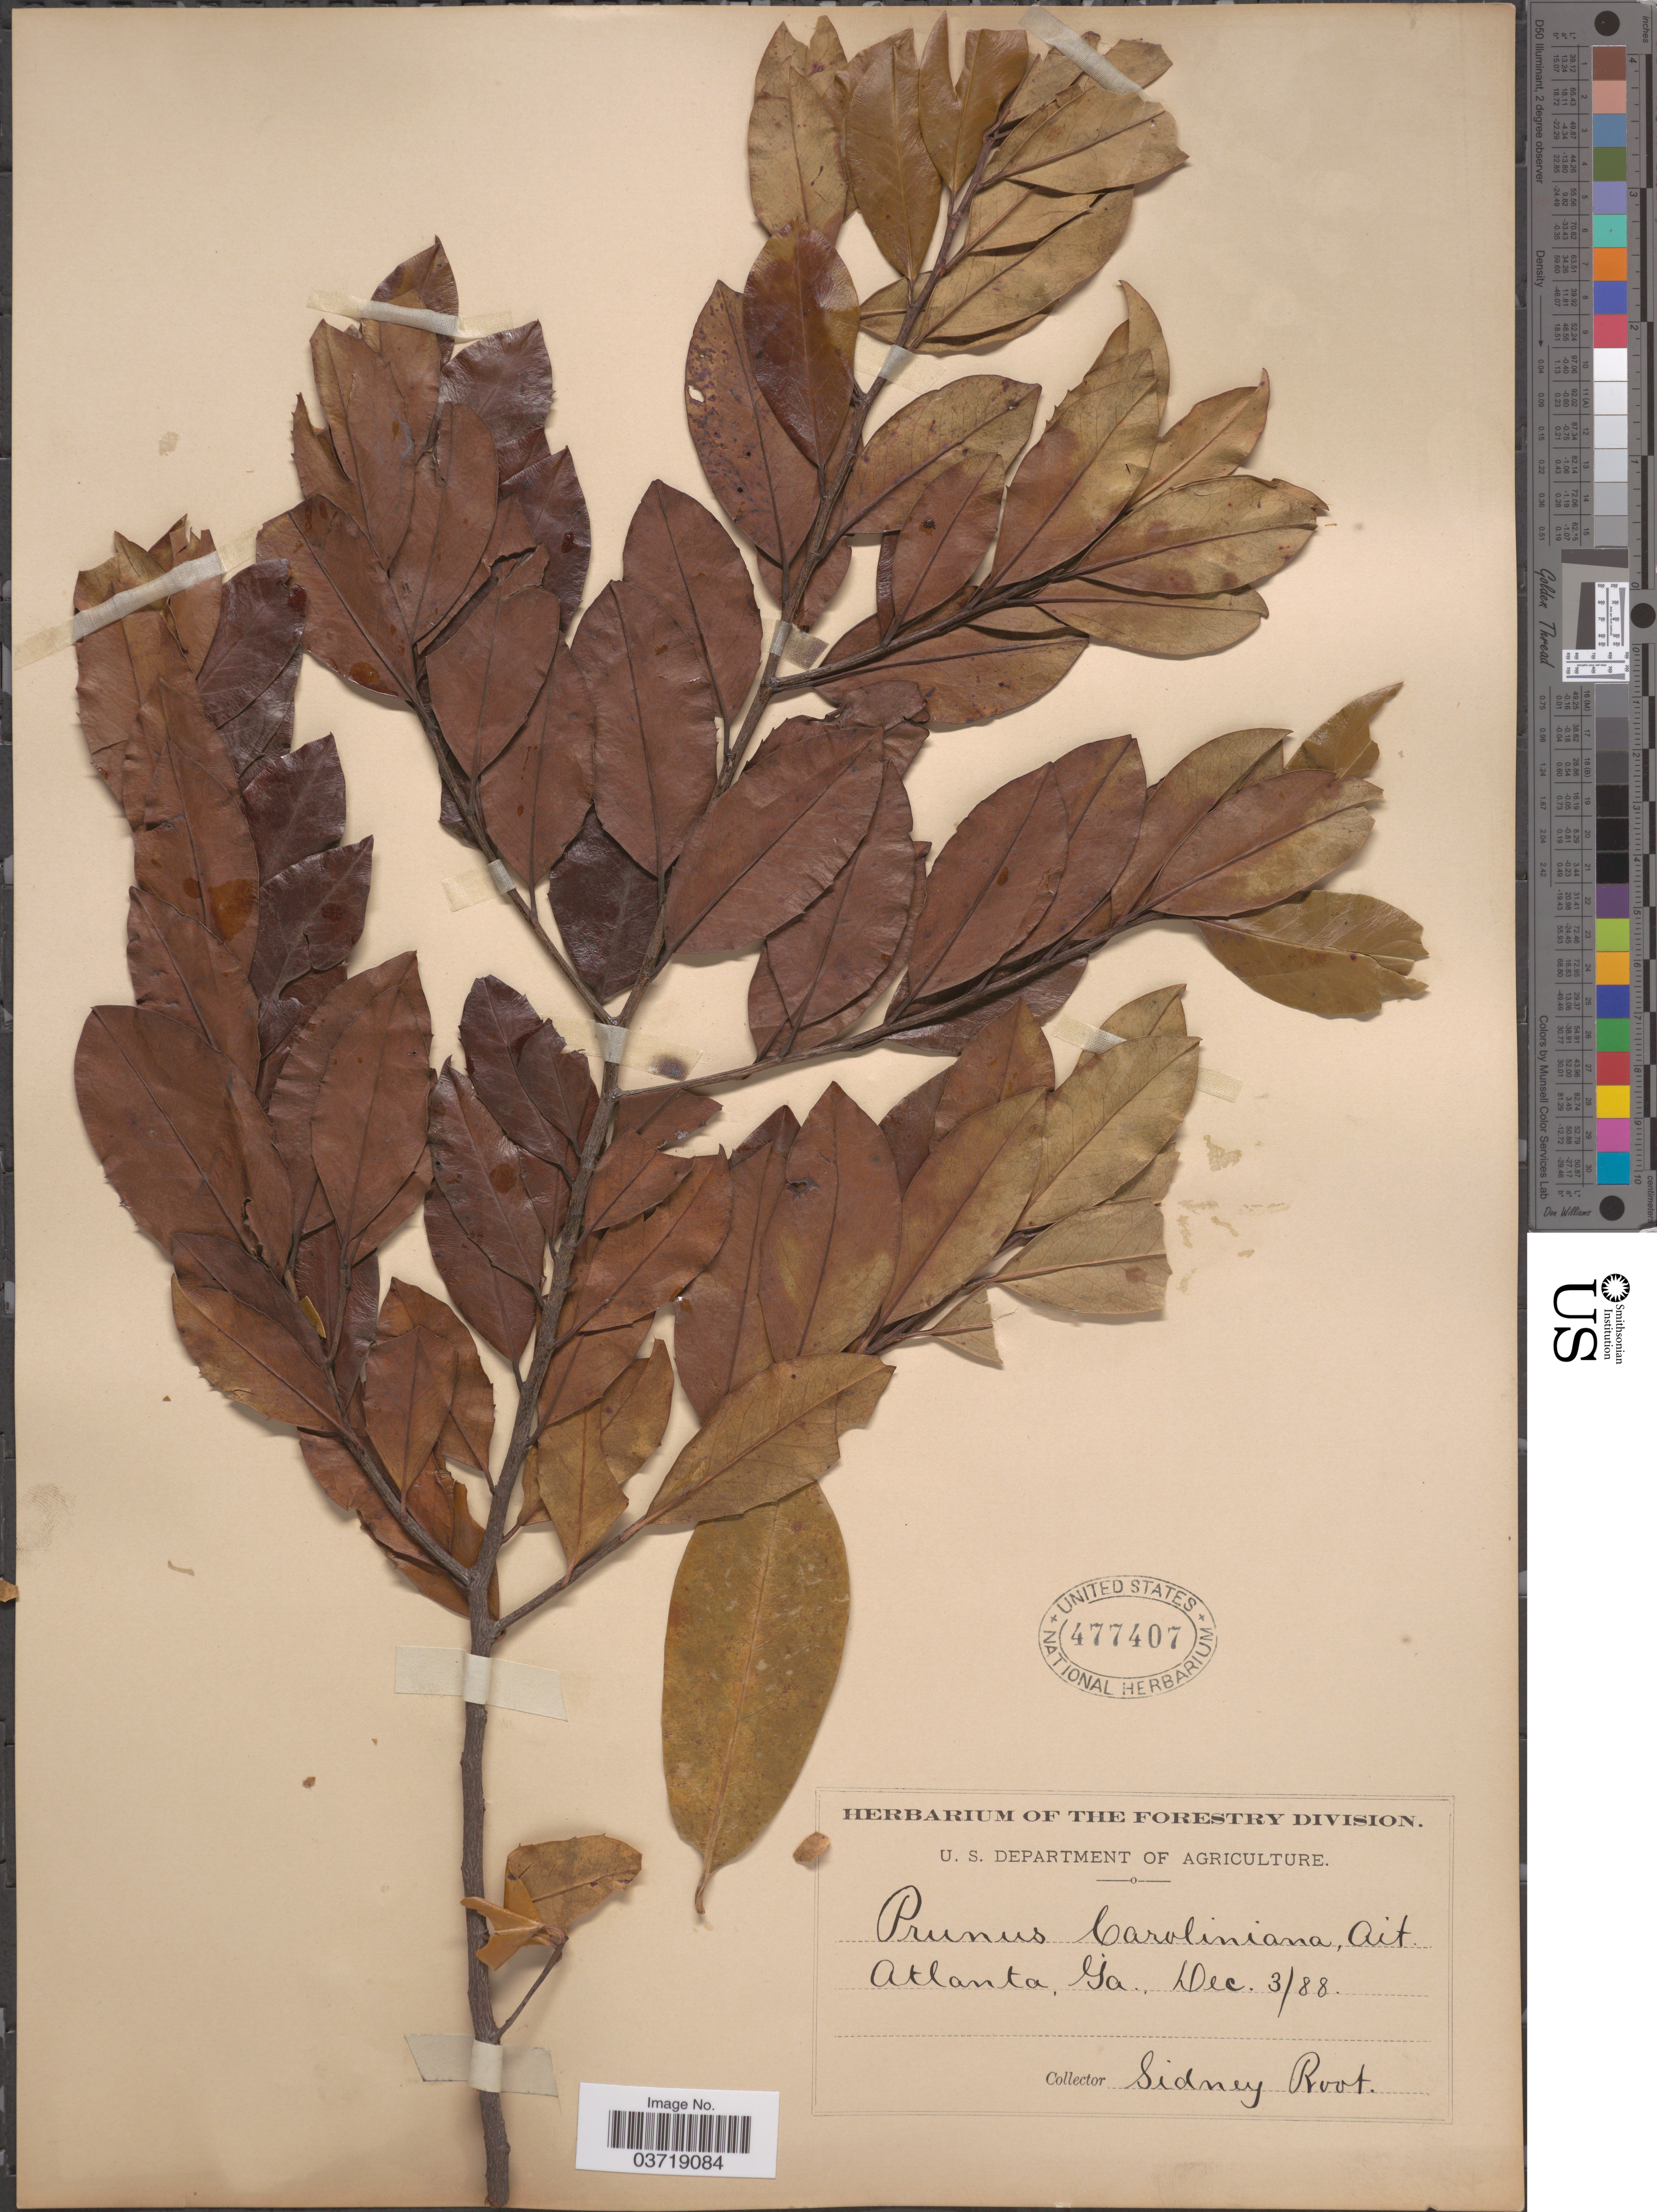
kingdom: Plantae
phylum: Tracheophyta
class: Magnoliopsida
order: Rosales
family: Rosaceae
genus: Prunus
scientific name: Prunus caroliniana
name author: (Mill.) Aiton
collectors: S. Root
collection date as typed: Transcribed d/m/y: 3/12/88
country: United States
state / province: Georgia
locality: Atlanta.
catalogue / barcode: US 477407